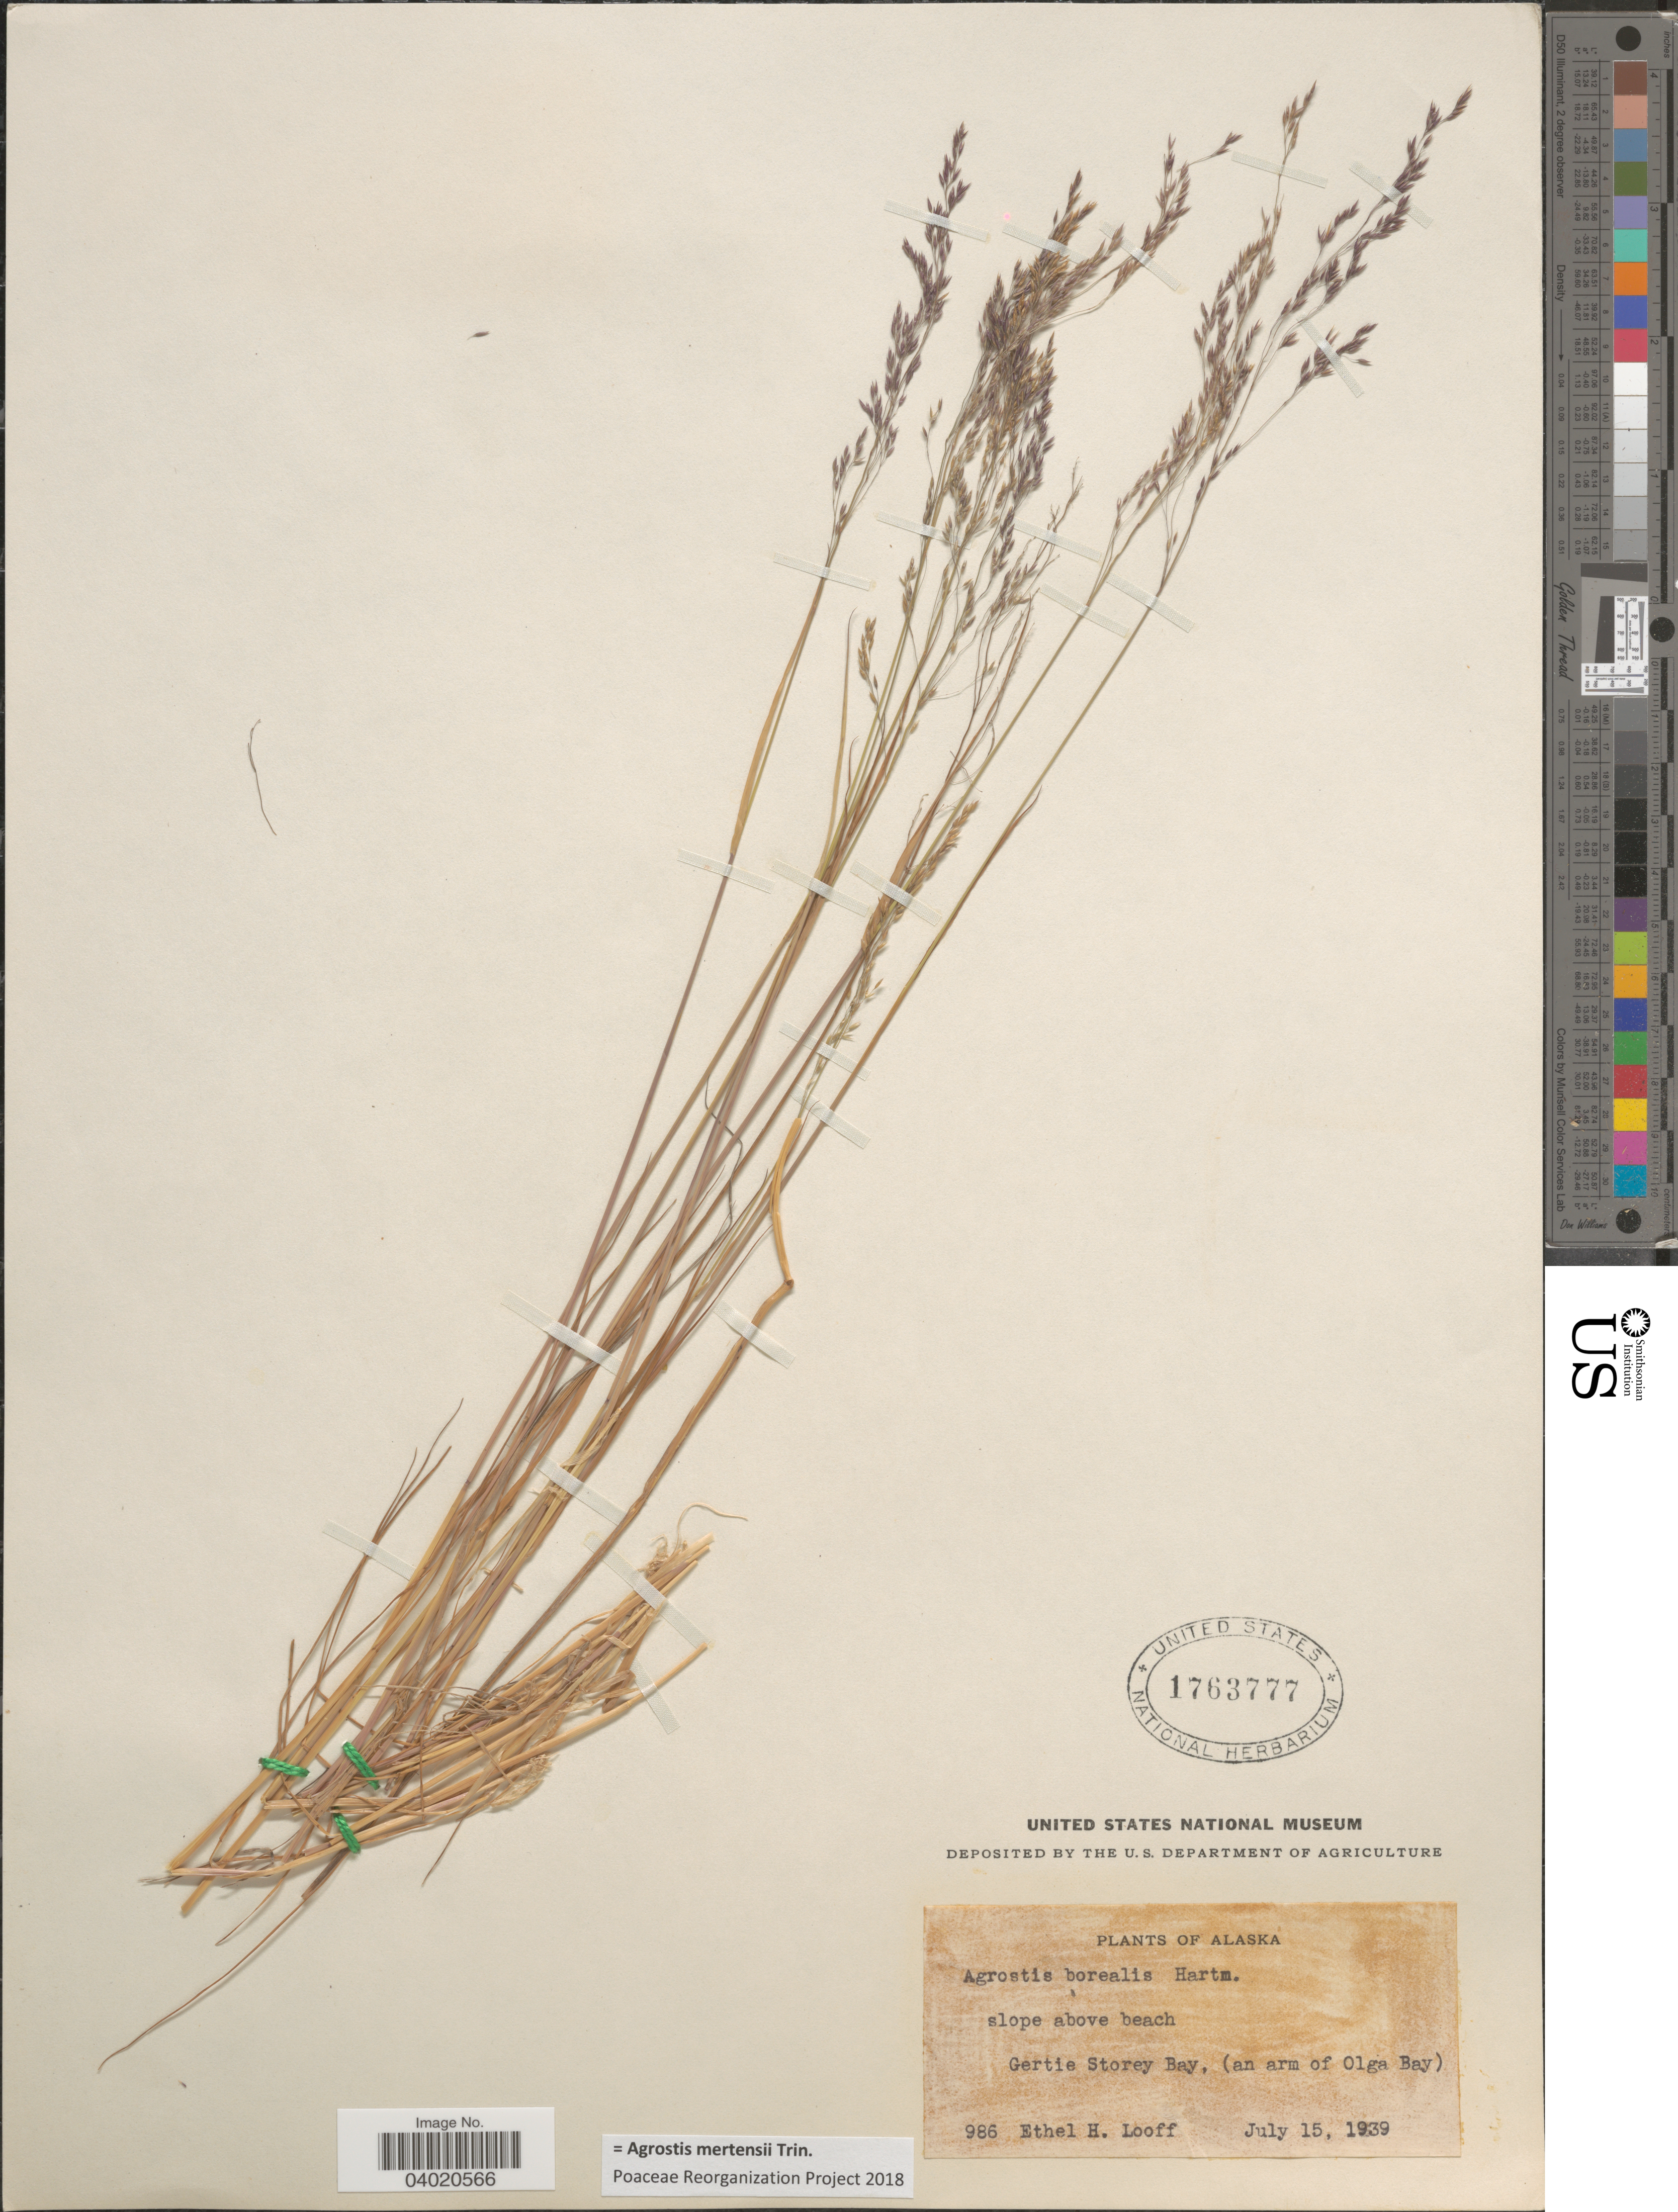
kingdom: Plantae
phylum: Tracheophyta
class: Liliopsida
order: Poales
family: Poaceae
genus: Agrostis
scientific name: Agrostis mertensii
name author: Trin.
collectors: E. Looff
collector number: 986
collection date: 1939-07-15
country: United States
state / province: Alaska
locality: Gertie Storey Bay, (an arm of Olga Bay).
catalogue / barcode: US 1763777